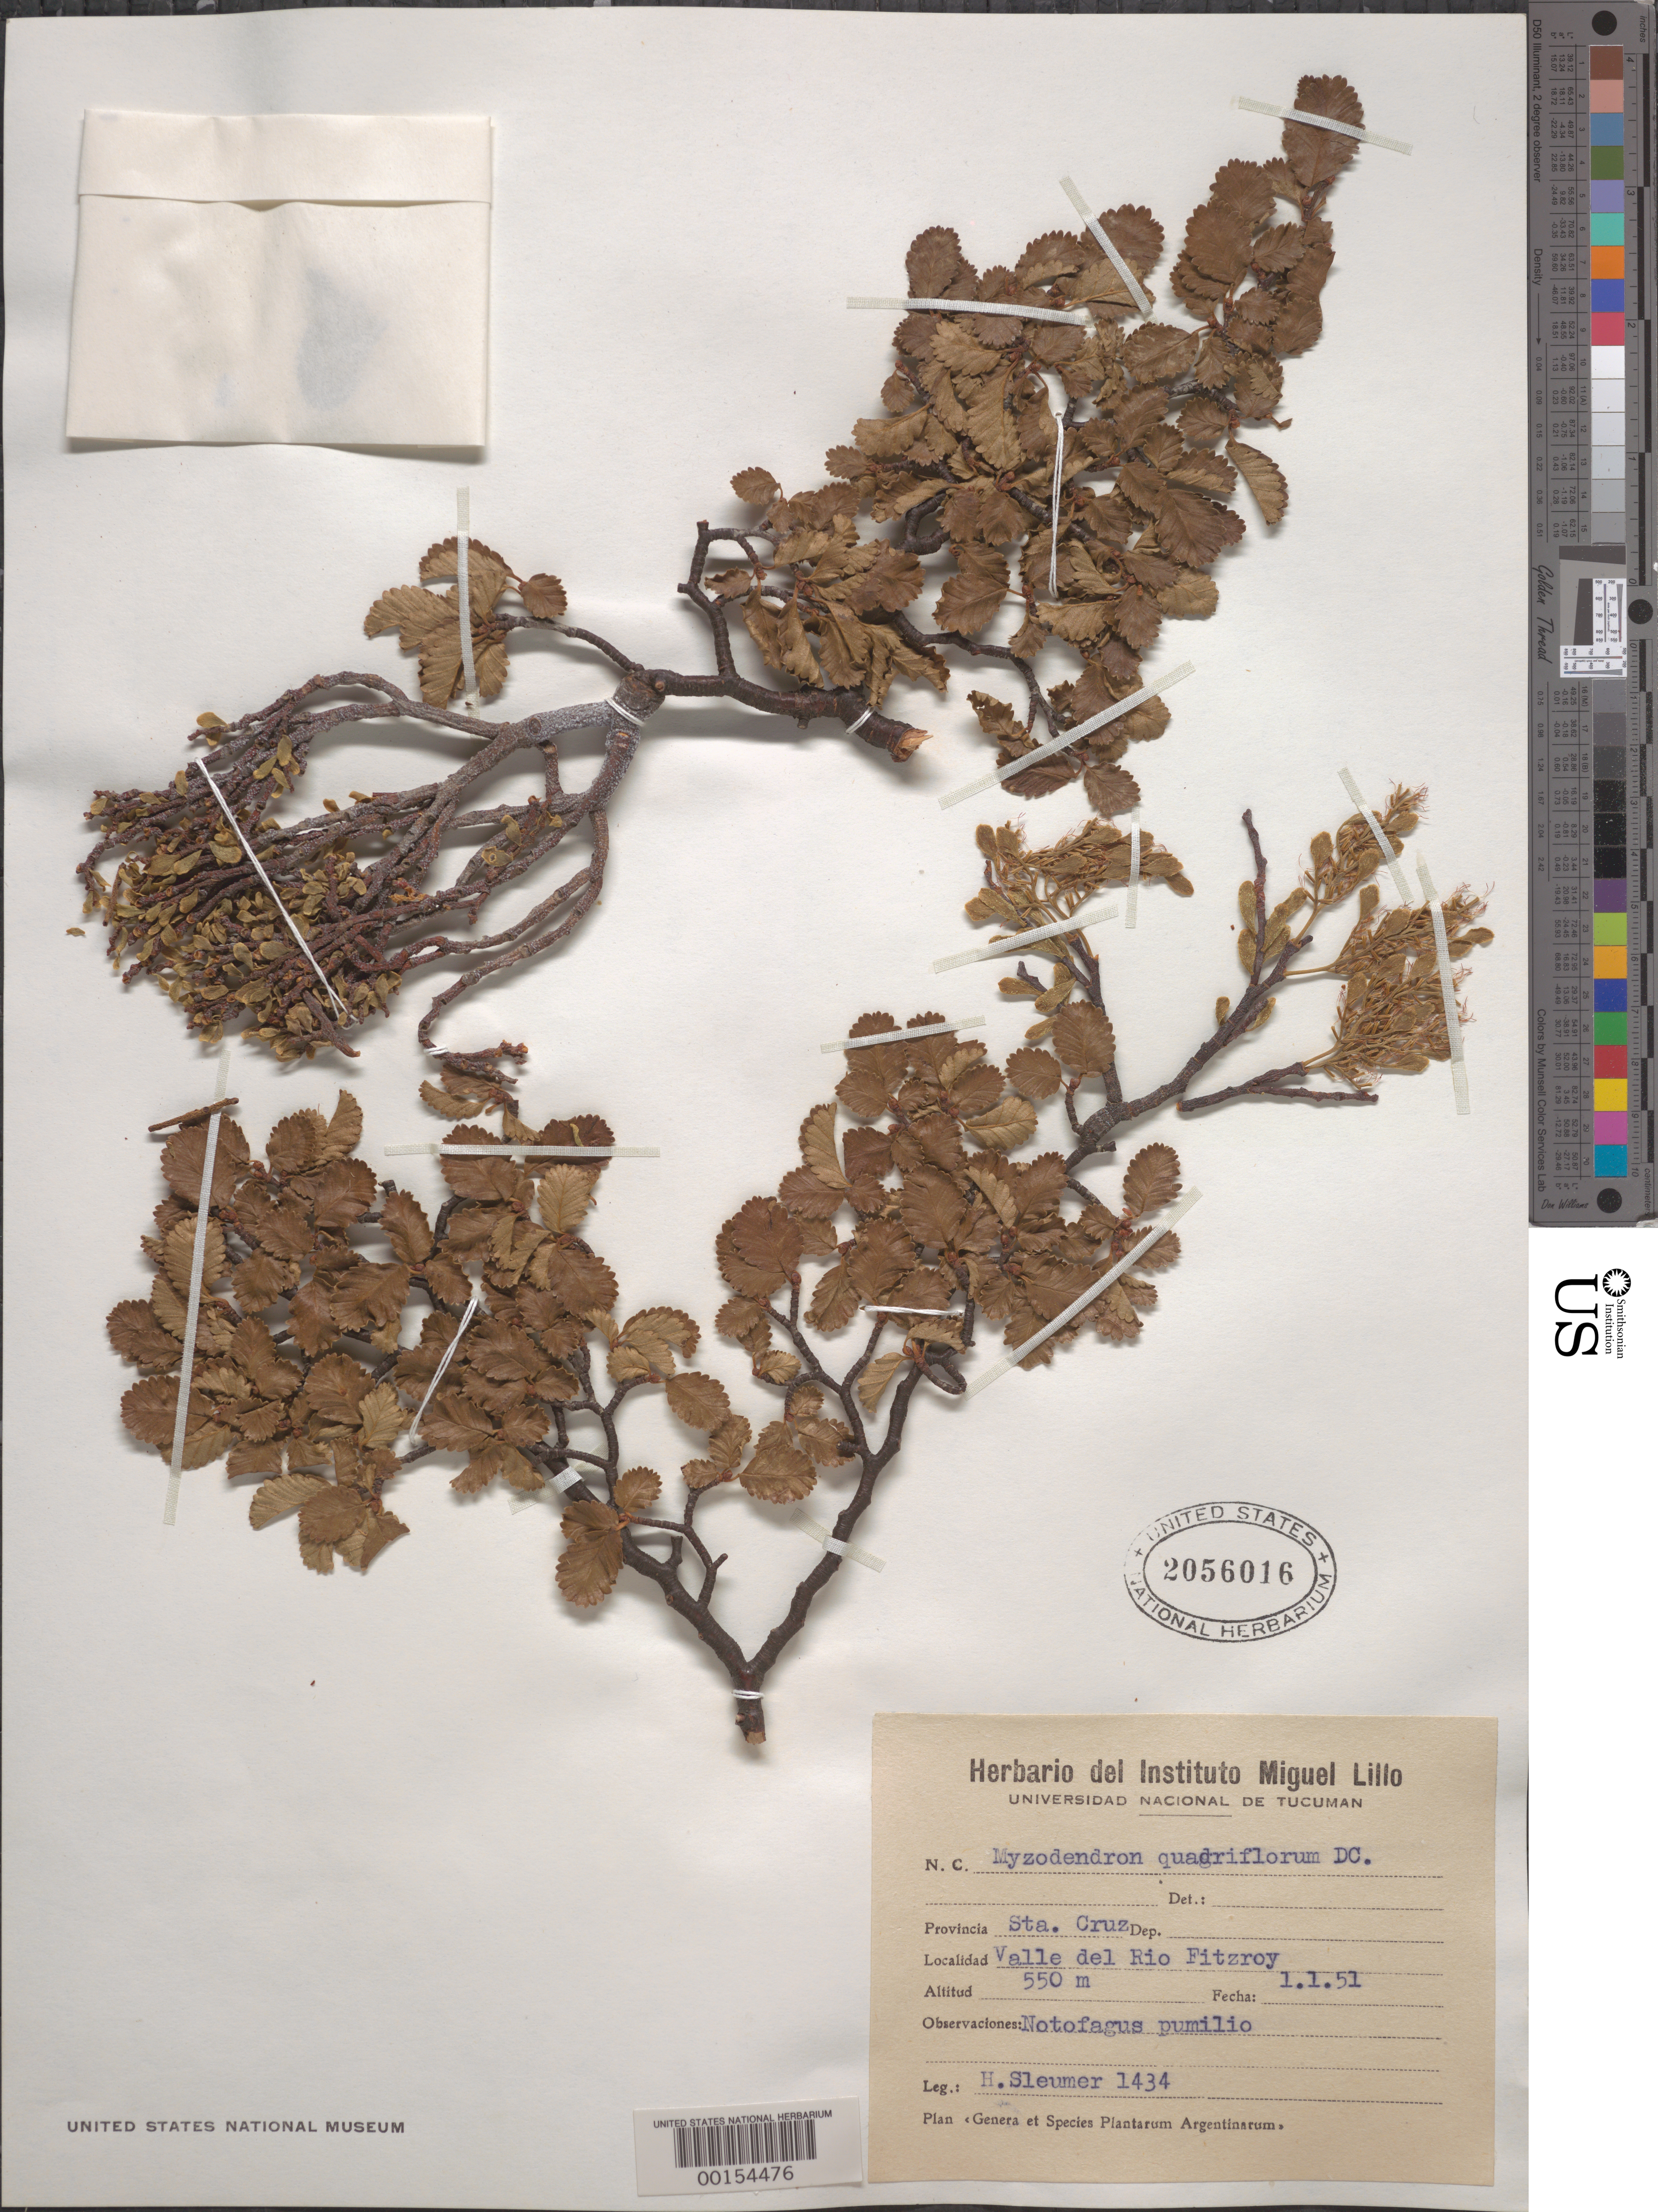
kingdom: Plantae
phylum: Tracheophyta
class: Magnoliopsida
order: Santalales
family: Misodendraceae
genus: Misodendrum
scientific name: Misodendrum quadriflorum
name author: DC.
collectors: H. O. Sleumer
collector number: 1434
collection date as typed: Transcribed d/m/y: 1/1/51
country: Argentina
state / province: Santa Cruz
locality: Valle del Rio Fitzroy.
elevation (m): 550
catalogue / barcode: US 2056016